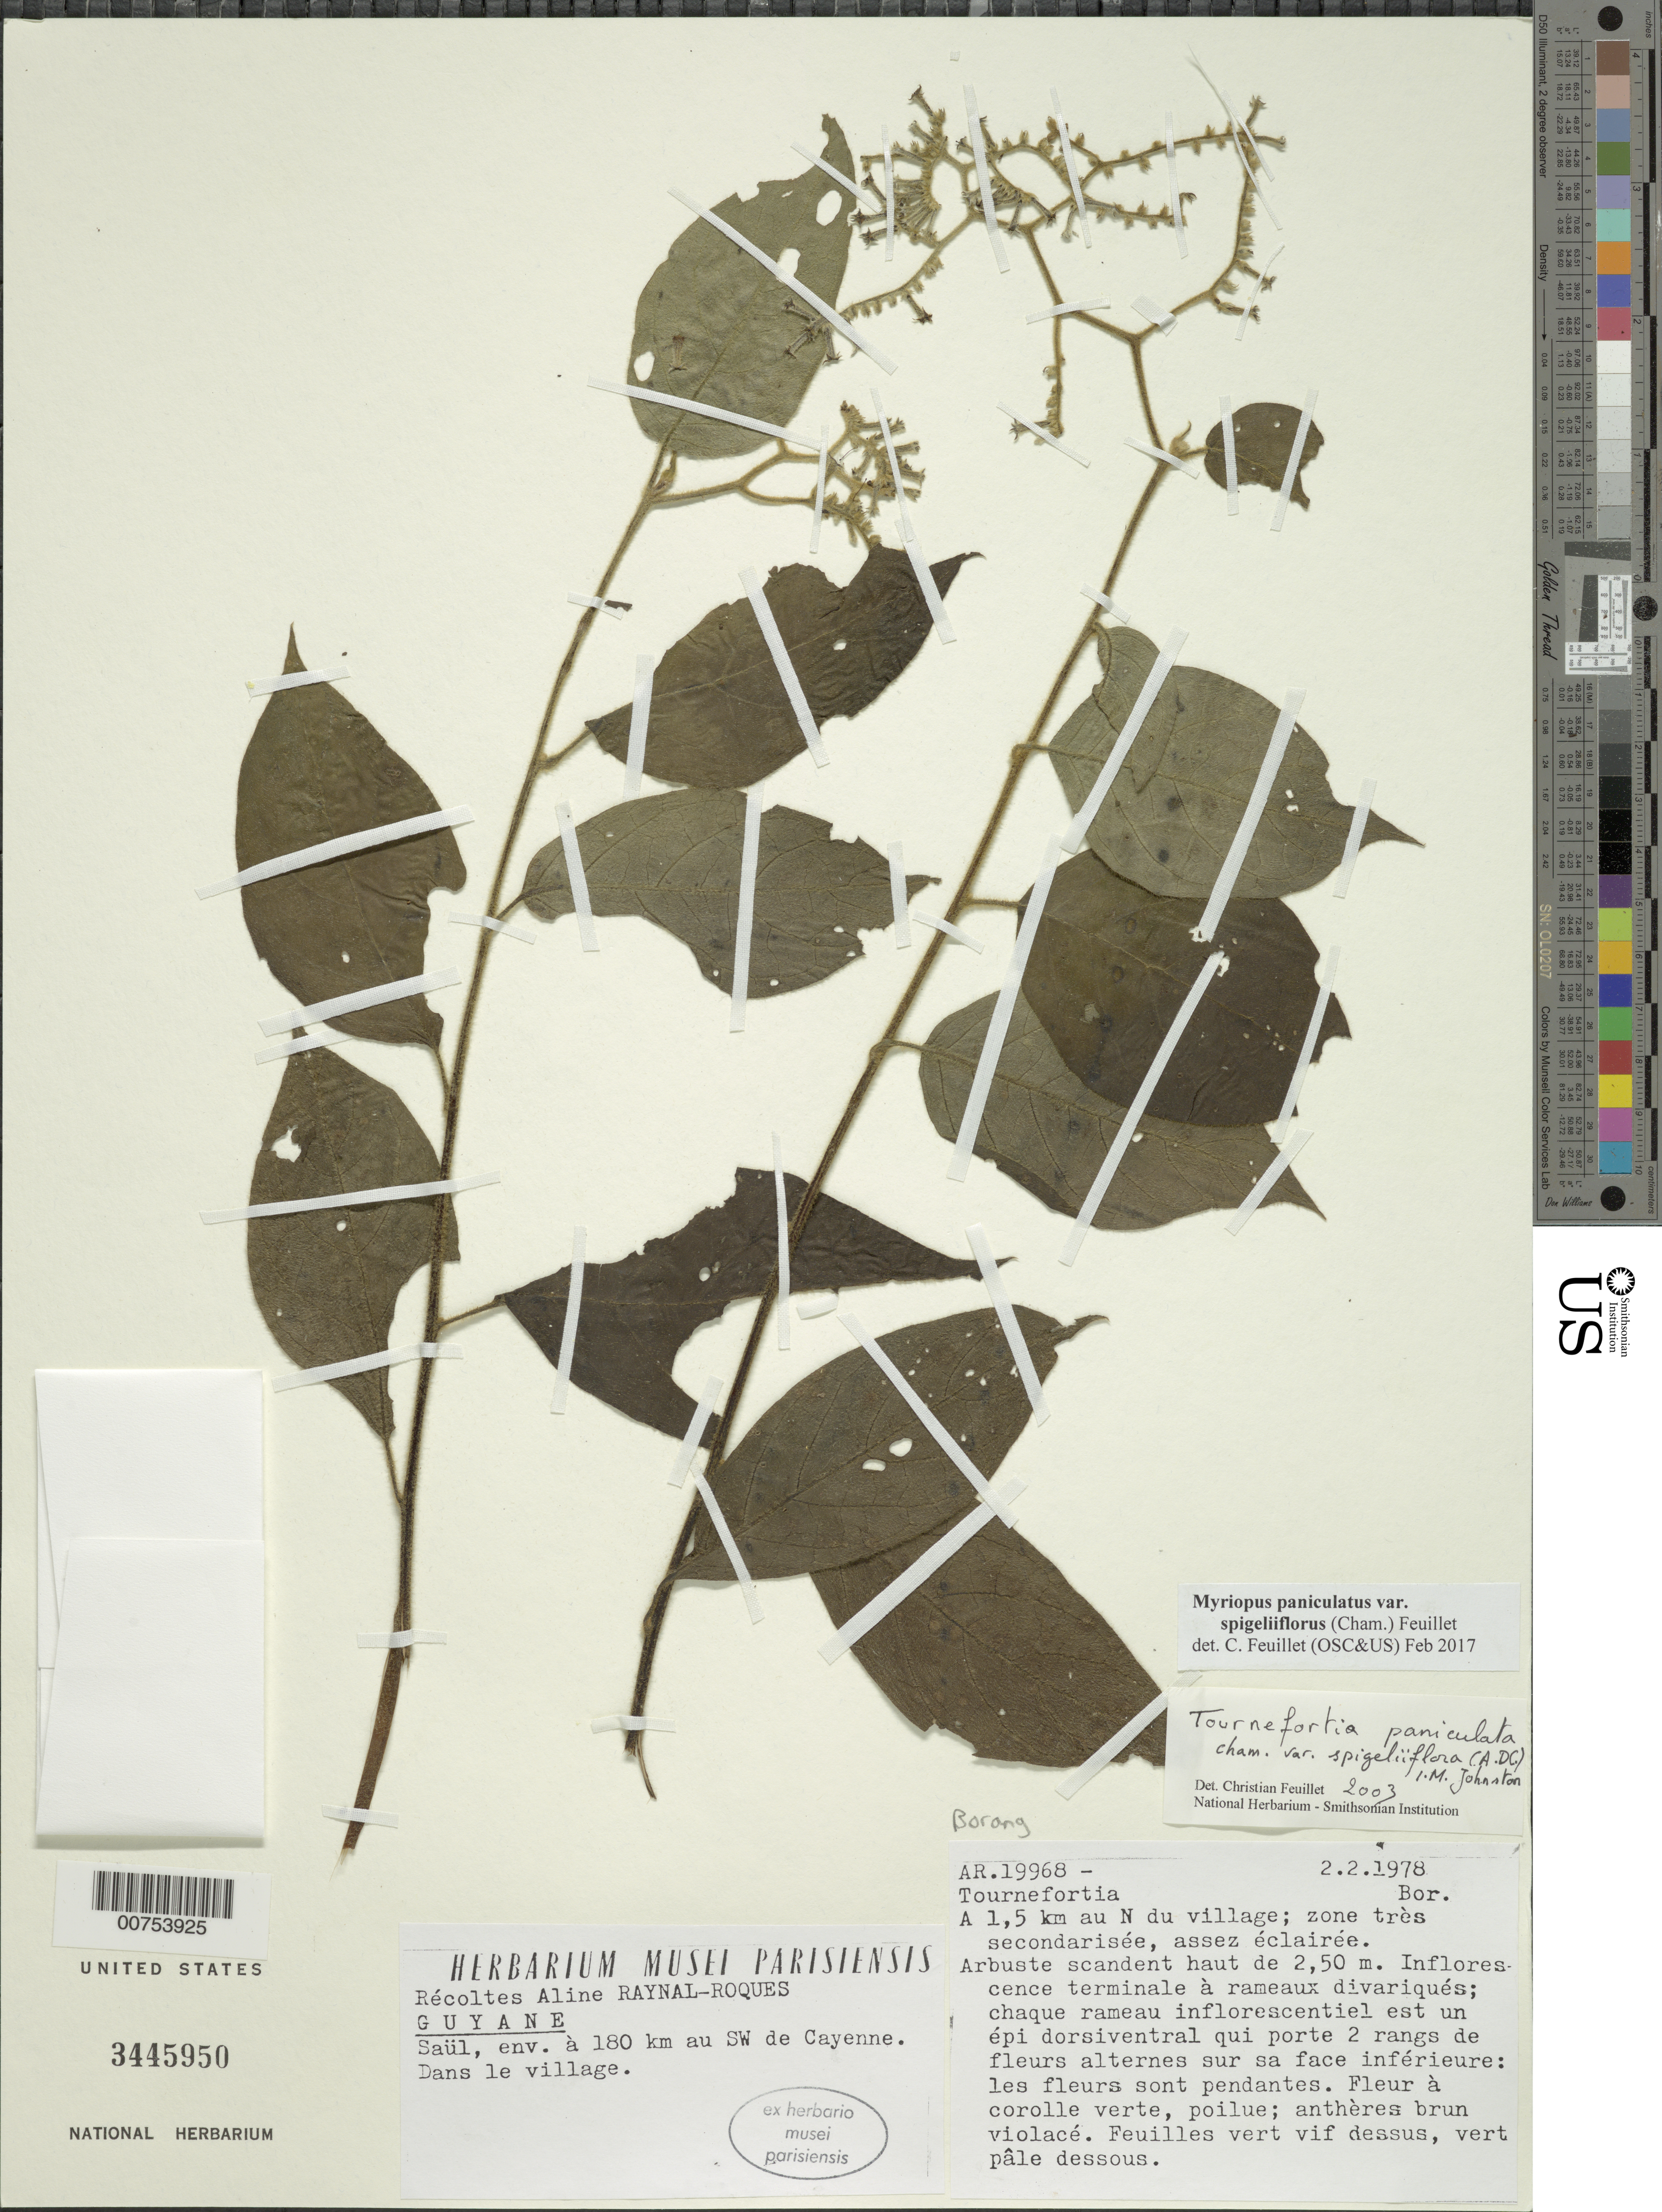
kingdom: Plantae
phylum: Tracheophyta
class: Magnoliopsida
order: Boraginales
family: Heliotropiaceae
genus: Myriopus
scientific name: Myriopus paniculatus var. spigeliiflorus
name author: (A. DC.) Feuillet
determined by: Feuillet, C.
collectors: A. M. Raynal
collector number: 19968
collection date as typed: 2-Feb-78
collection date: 1978-02-02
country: French Guiana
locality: Saül, 180 km SW of Cayenne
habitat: Zone tres secondariaee, assez eclairee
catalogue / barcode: US 3445950